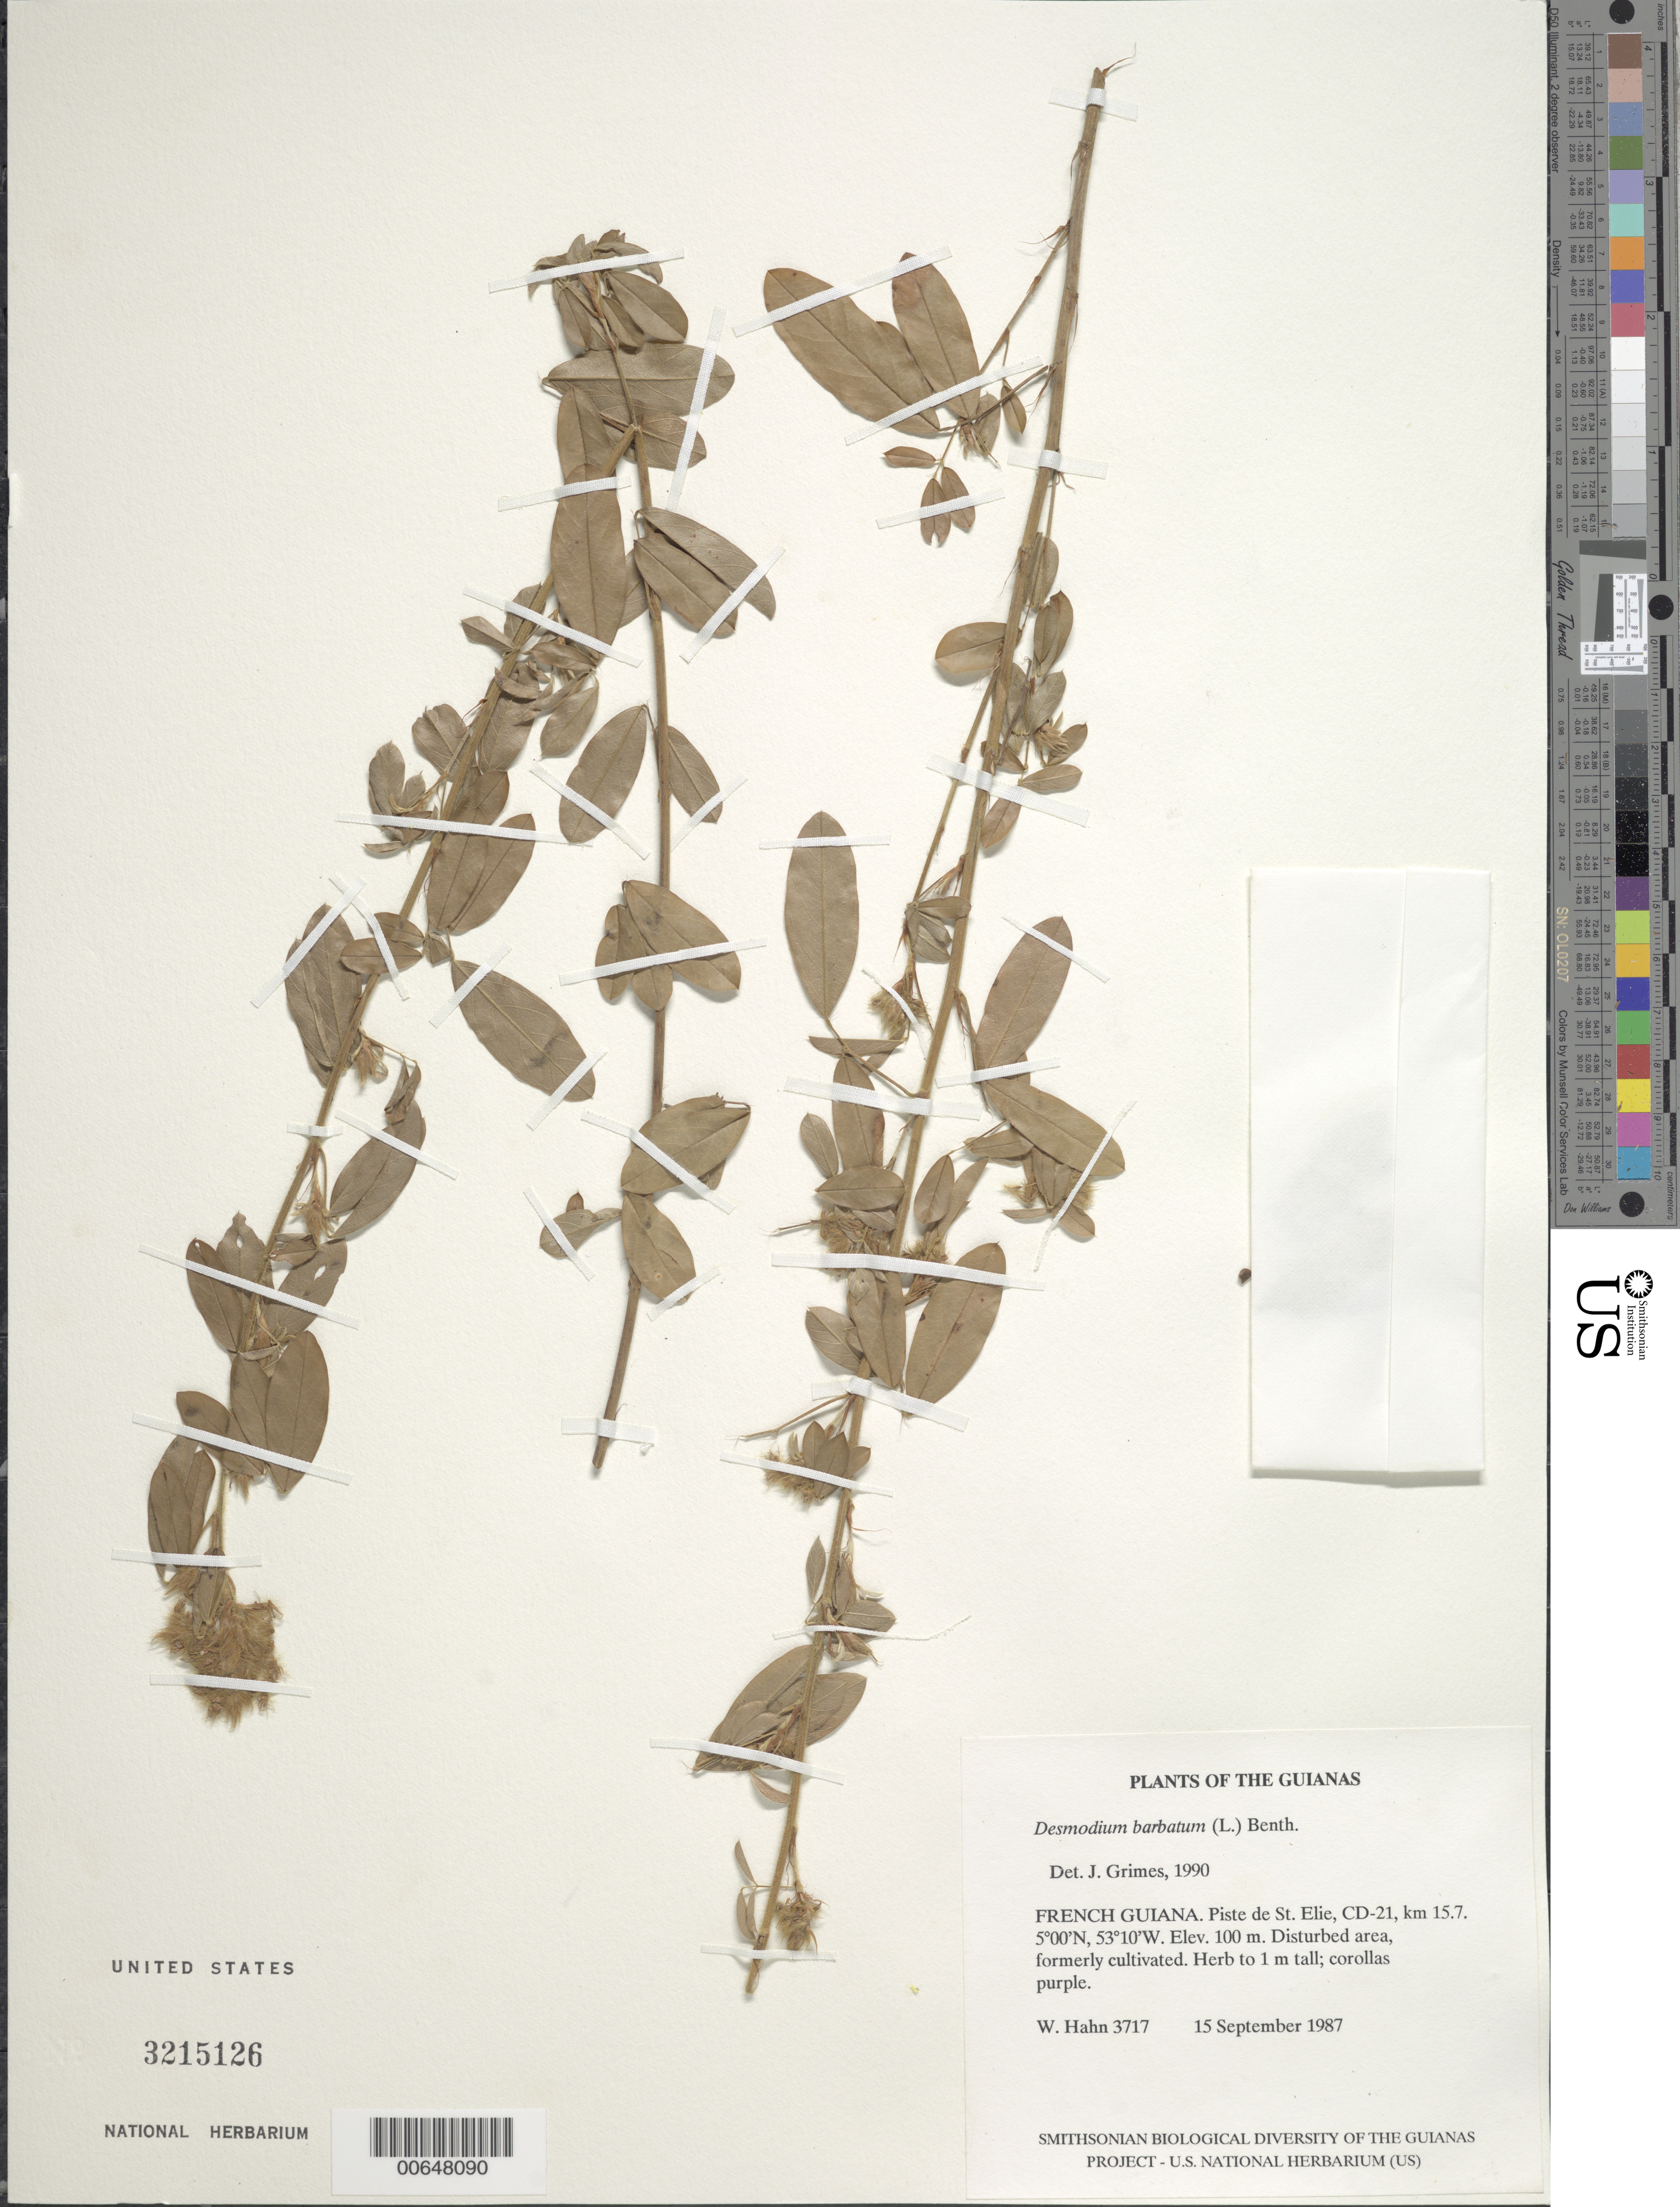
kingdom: Plantae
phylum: Tracheophyta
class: Magnoliopsida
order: Fabales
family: Fabaceae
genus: Grona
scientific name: Grona barbata var. barbata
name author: (L.) H. Ohashi & K. Ohashi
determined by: Strong, Mark T., (BOT), Smithsonian Institution - National Museum of Natural History (UNITED STATES)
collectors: W. Hahn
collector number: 3717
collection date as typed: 15 September 1987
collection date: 1987-09-15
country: French Guiana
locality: Piste de St. Elie, CD-21, km 15.7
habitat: Disturbed area, formerly cultivated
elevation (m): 100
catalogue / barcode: US 3215126